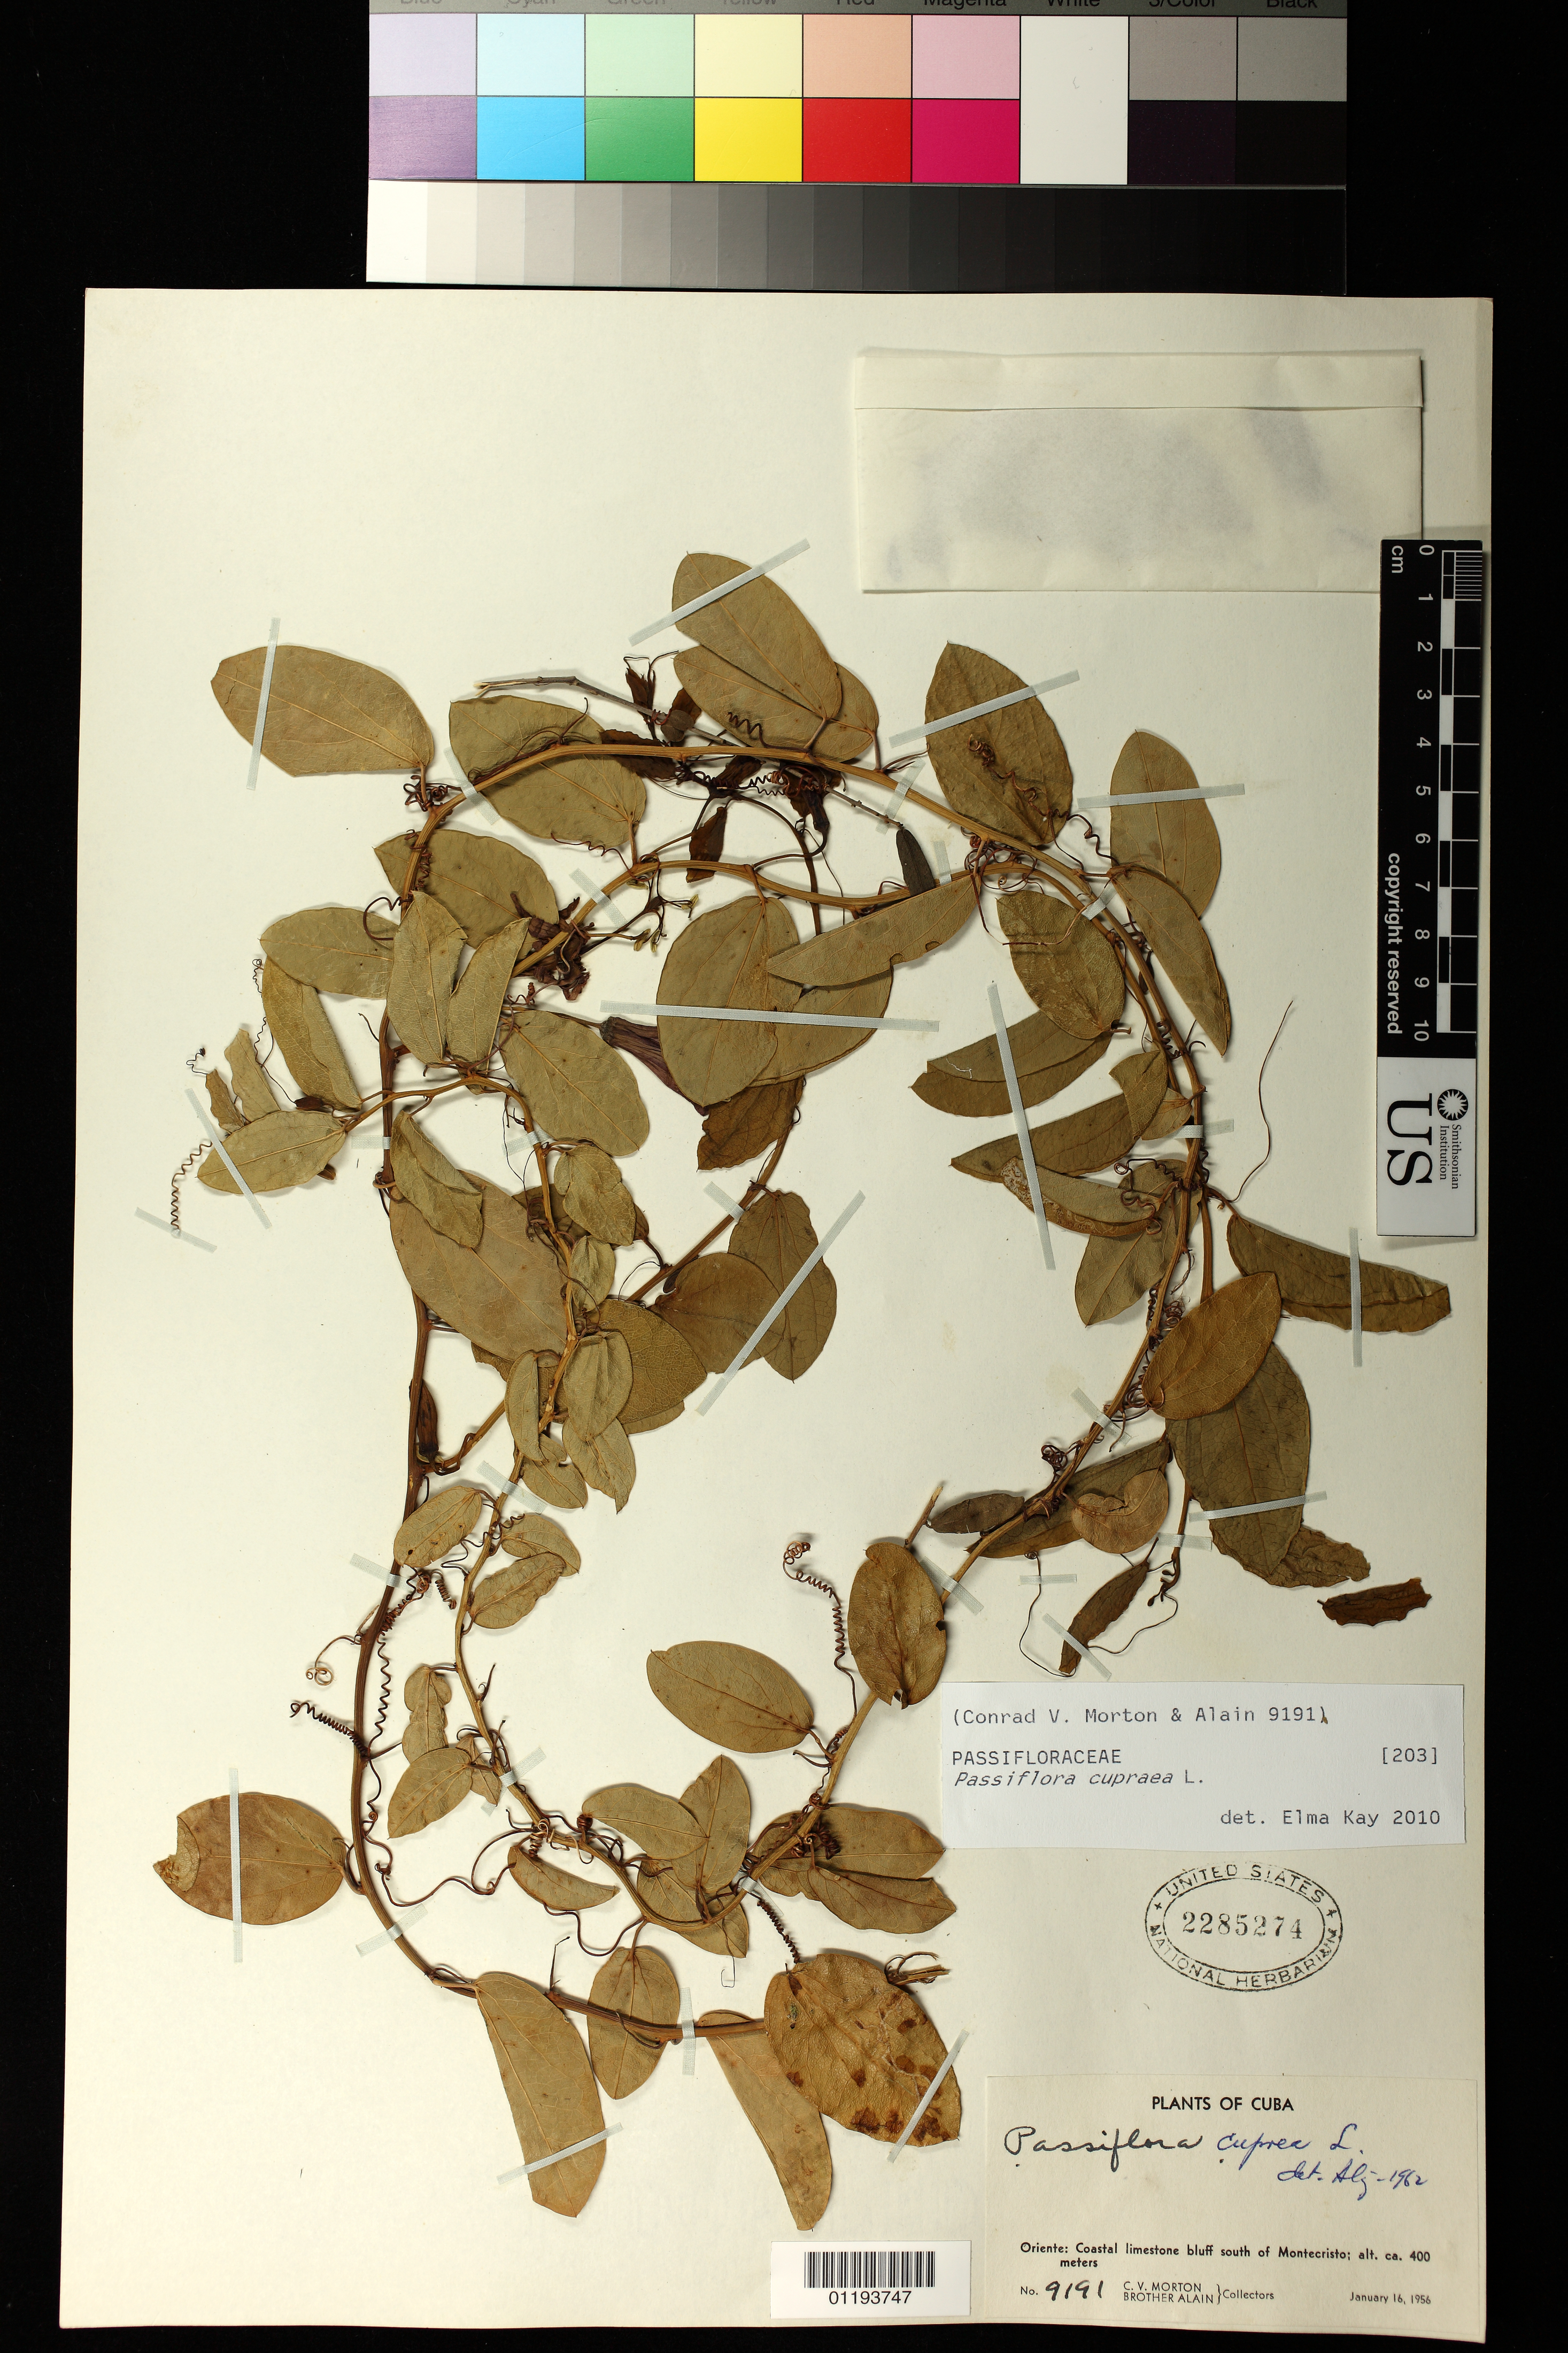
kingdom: Plantae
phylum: Tracheophyta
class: Magnoliopsida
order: Malpighiales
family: Passifloraceae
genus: Passiflora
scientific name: Passiflora cupraea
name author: L.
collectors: C. V. Morton & A. H. Liogier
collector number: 9191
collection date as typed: Jan 16 1956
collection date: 1956-01-16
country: Cuba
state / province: Guantánamo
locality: Coastal limestone bluff south of Montecristo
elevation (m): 400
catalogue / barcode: US 2285274